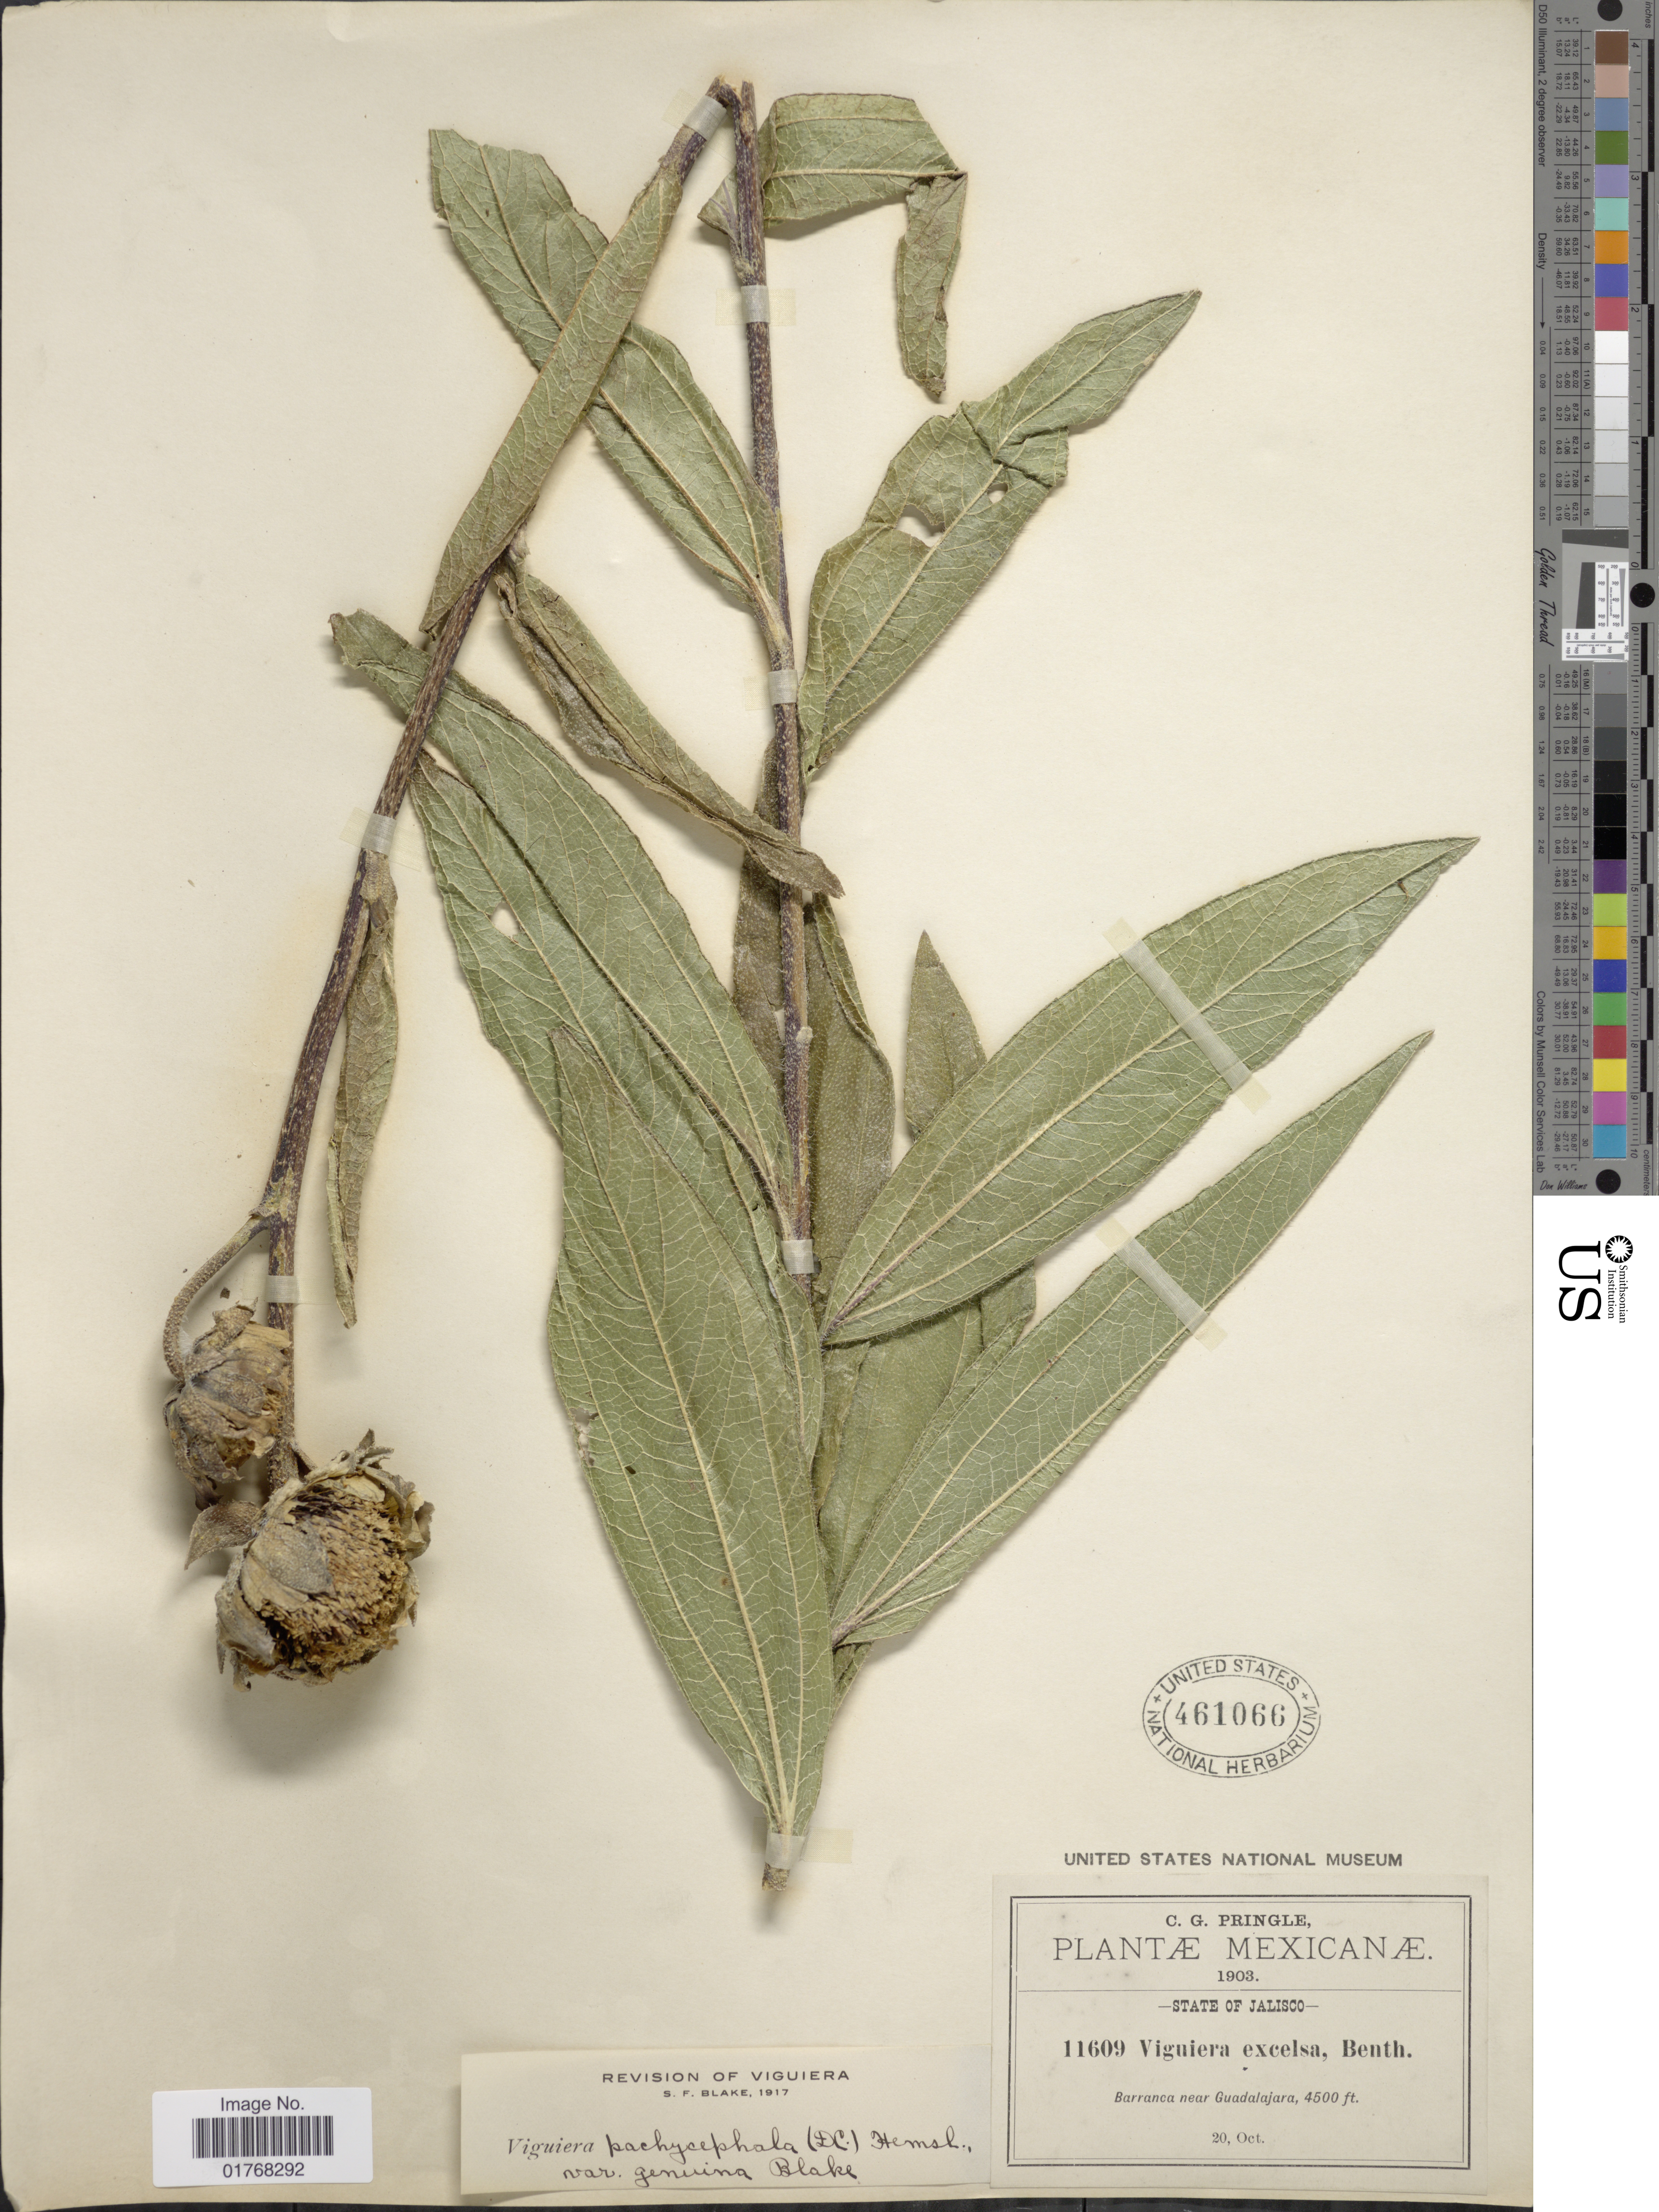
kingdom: Plantae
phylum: Tracheophyta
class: Magnoliopsida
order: Asterales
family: Asteraceae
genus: Viguiera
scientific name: Viguiera pachycephala var. genuina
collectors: C. G. Pringle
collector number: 11609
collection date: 1903-10-20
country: Mexico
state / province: Jalisco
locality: Barranca near Guadalajara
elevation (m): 1372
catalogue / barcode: US 461066